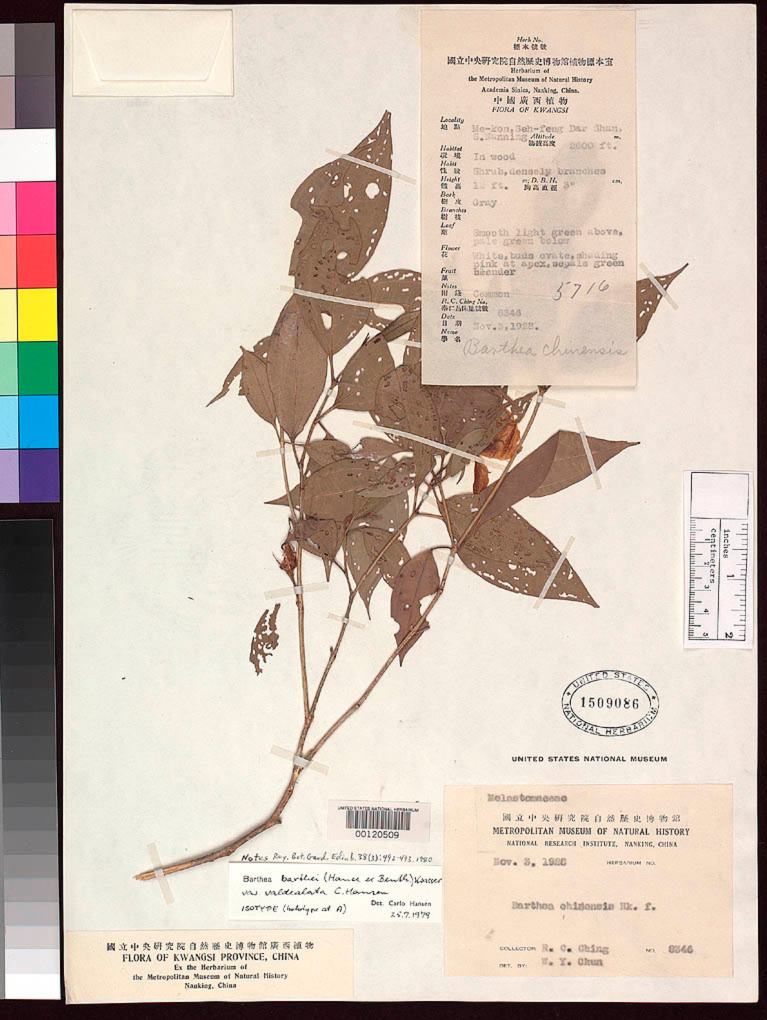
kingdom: Plantae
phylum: Tracheophyta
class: Magnoliopsida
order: Myrtales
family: Melastomataceae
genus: Barthea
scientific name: Barthea barthei var. valdealata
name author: Hansen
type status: Isotype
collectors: R. C. Ching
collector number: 8346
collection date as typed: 03 Nov 1928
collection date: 1928-11-03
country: China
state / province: Guangxi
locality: Me-kon, Seh-feng, Dar Shan, S Nanning.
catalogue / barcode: US 1509086